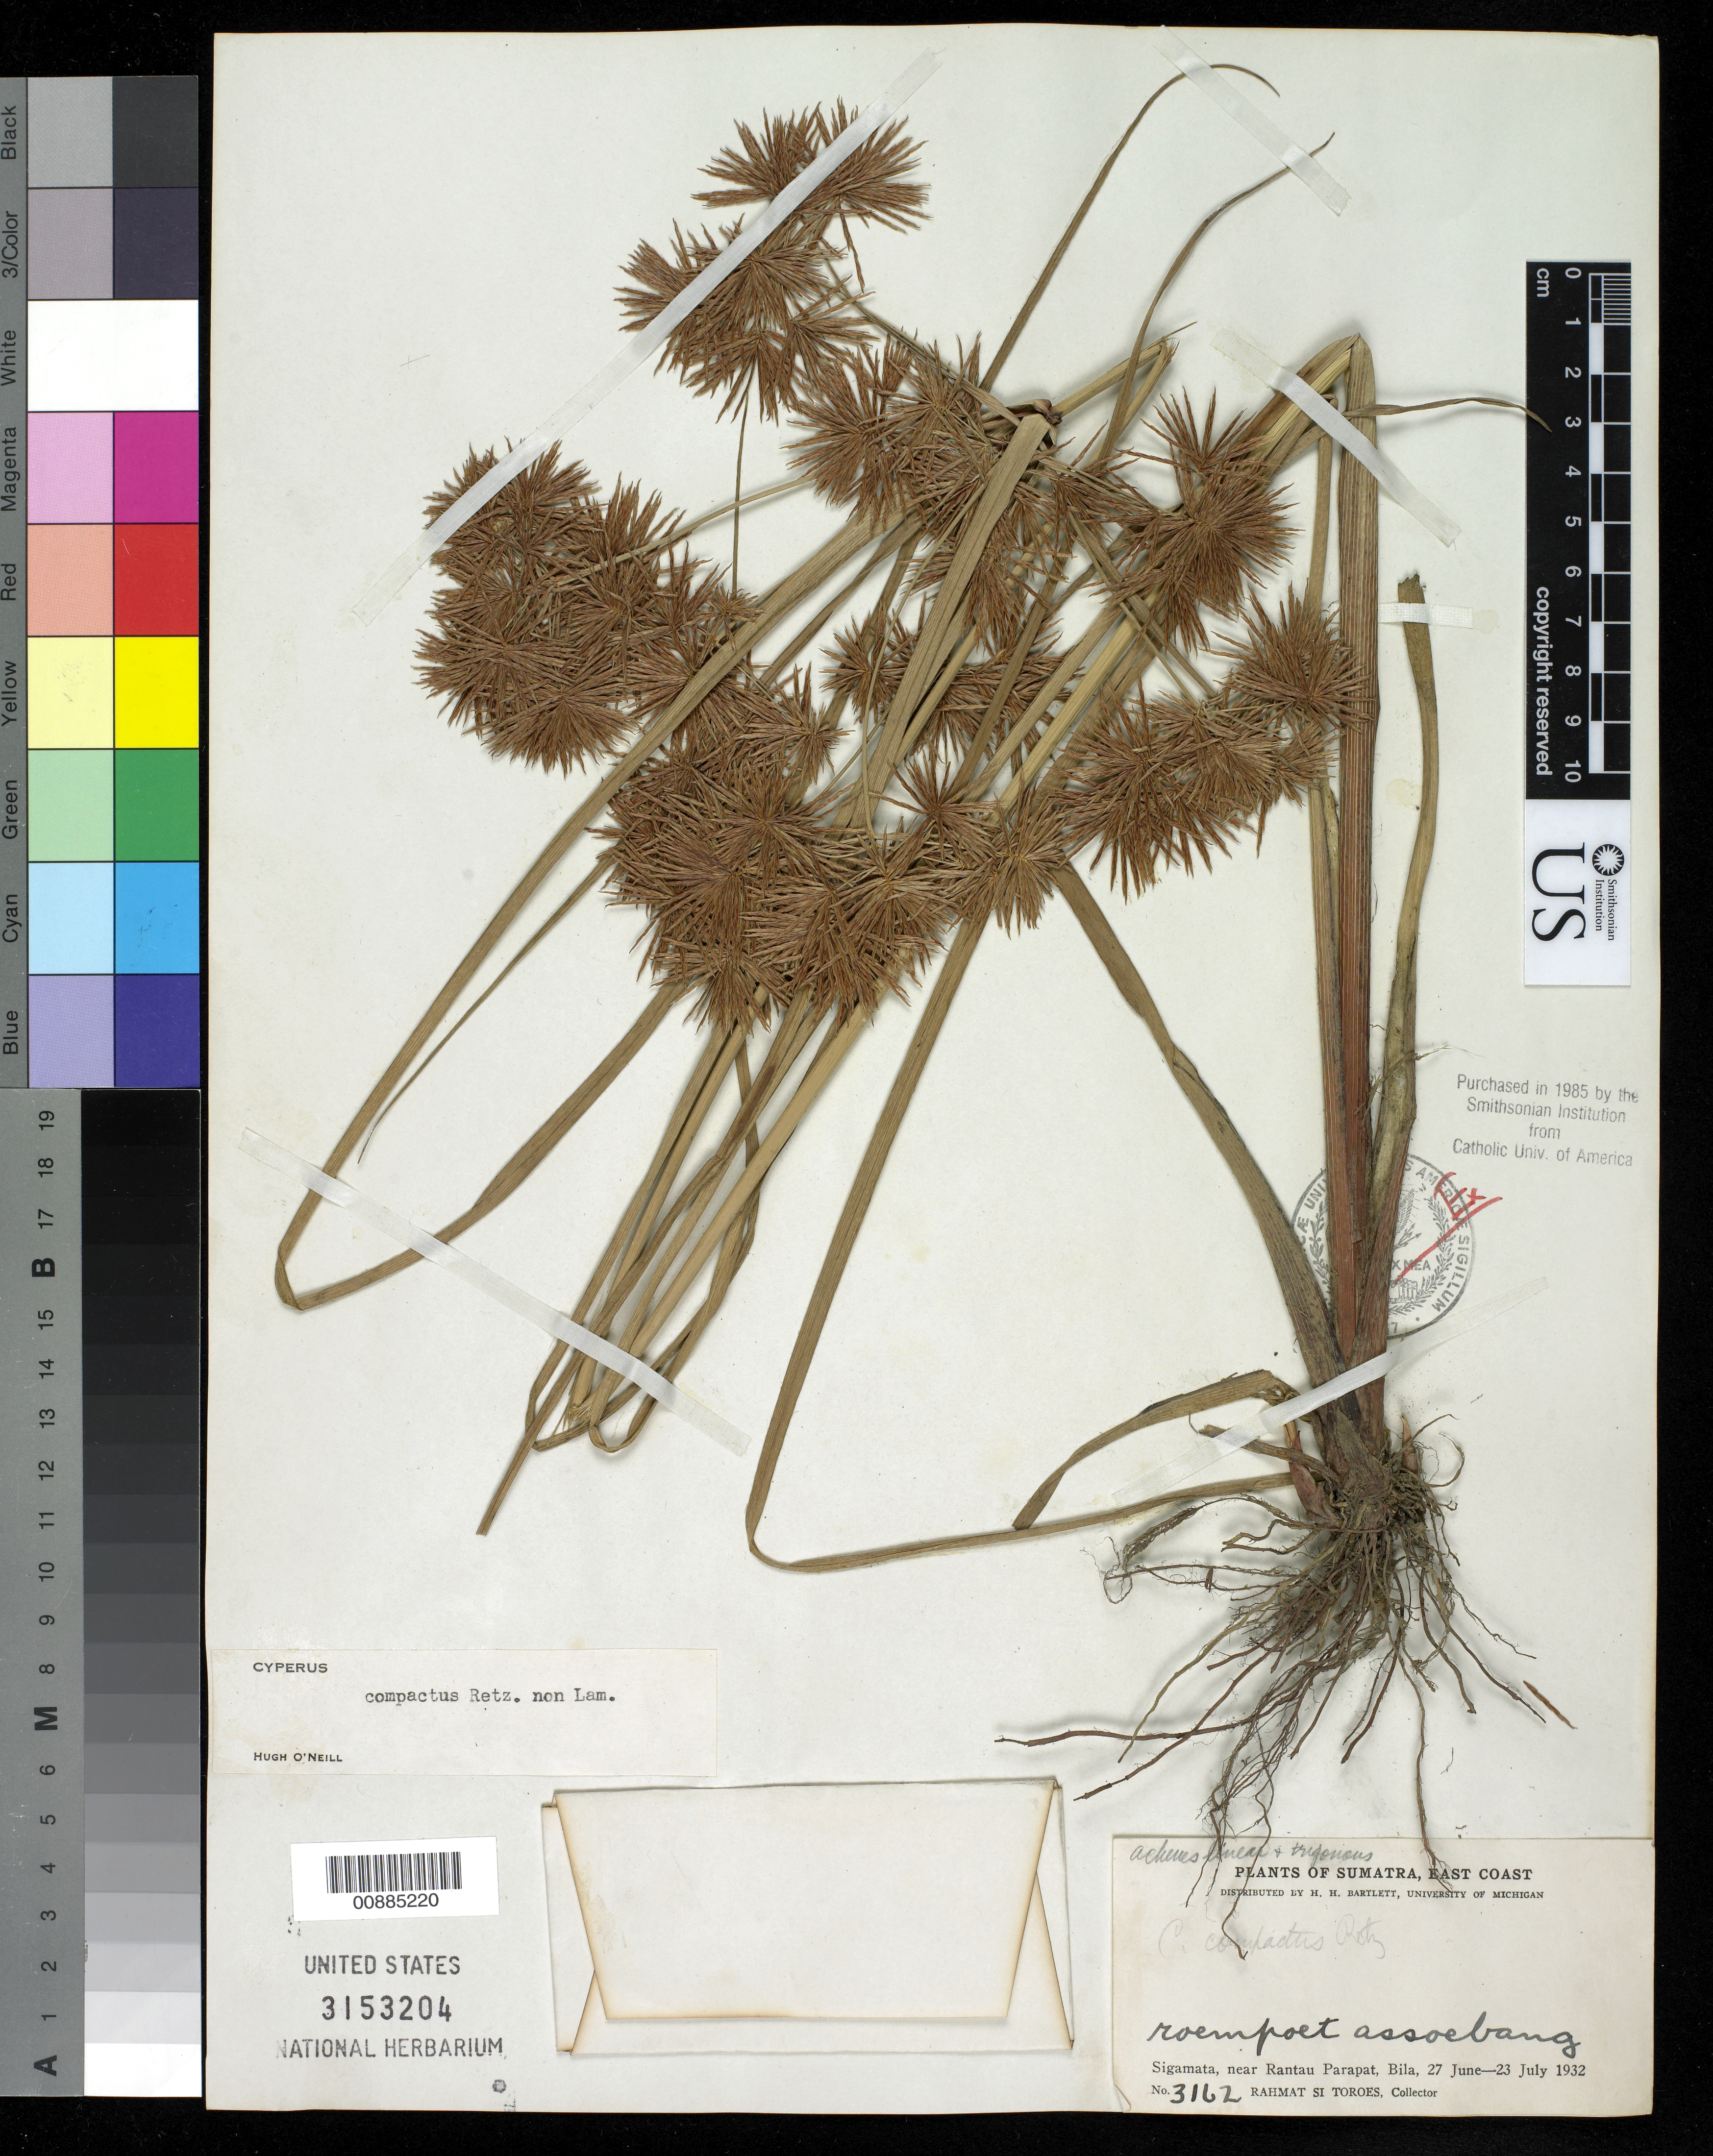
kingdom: Plantae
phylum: Tracheophyta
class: Liliopsida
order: Poales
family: Cyperaceae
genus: Cyperus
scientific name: Cyperus compactus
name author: Retz.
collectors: Rahmat Si Boeea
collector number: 3162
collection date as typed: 27 Jun 1932 to 23 Jul 1932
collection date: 1932-06-27/1932-07-23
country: Indonesia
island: Sumatra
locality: Sigamata, near Rantau parapat, Bila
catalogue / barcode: US 3153204